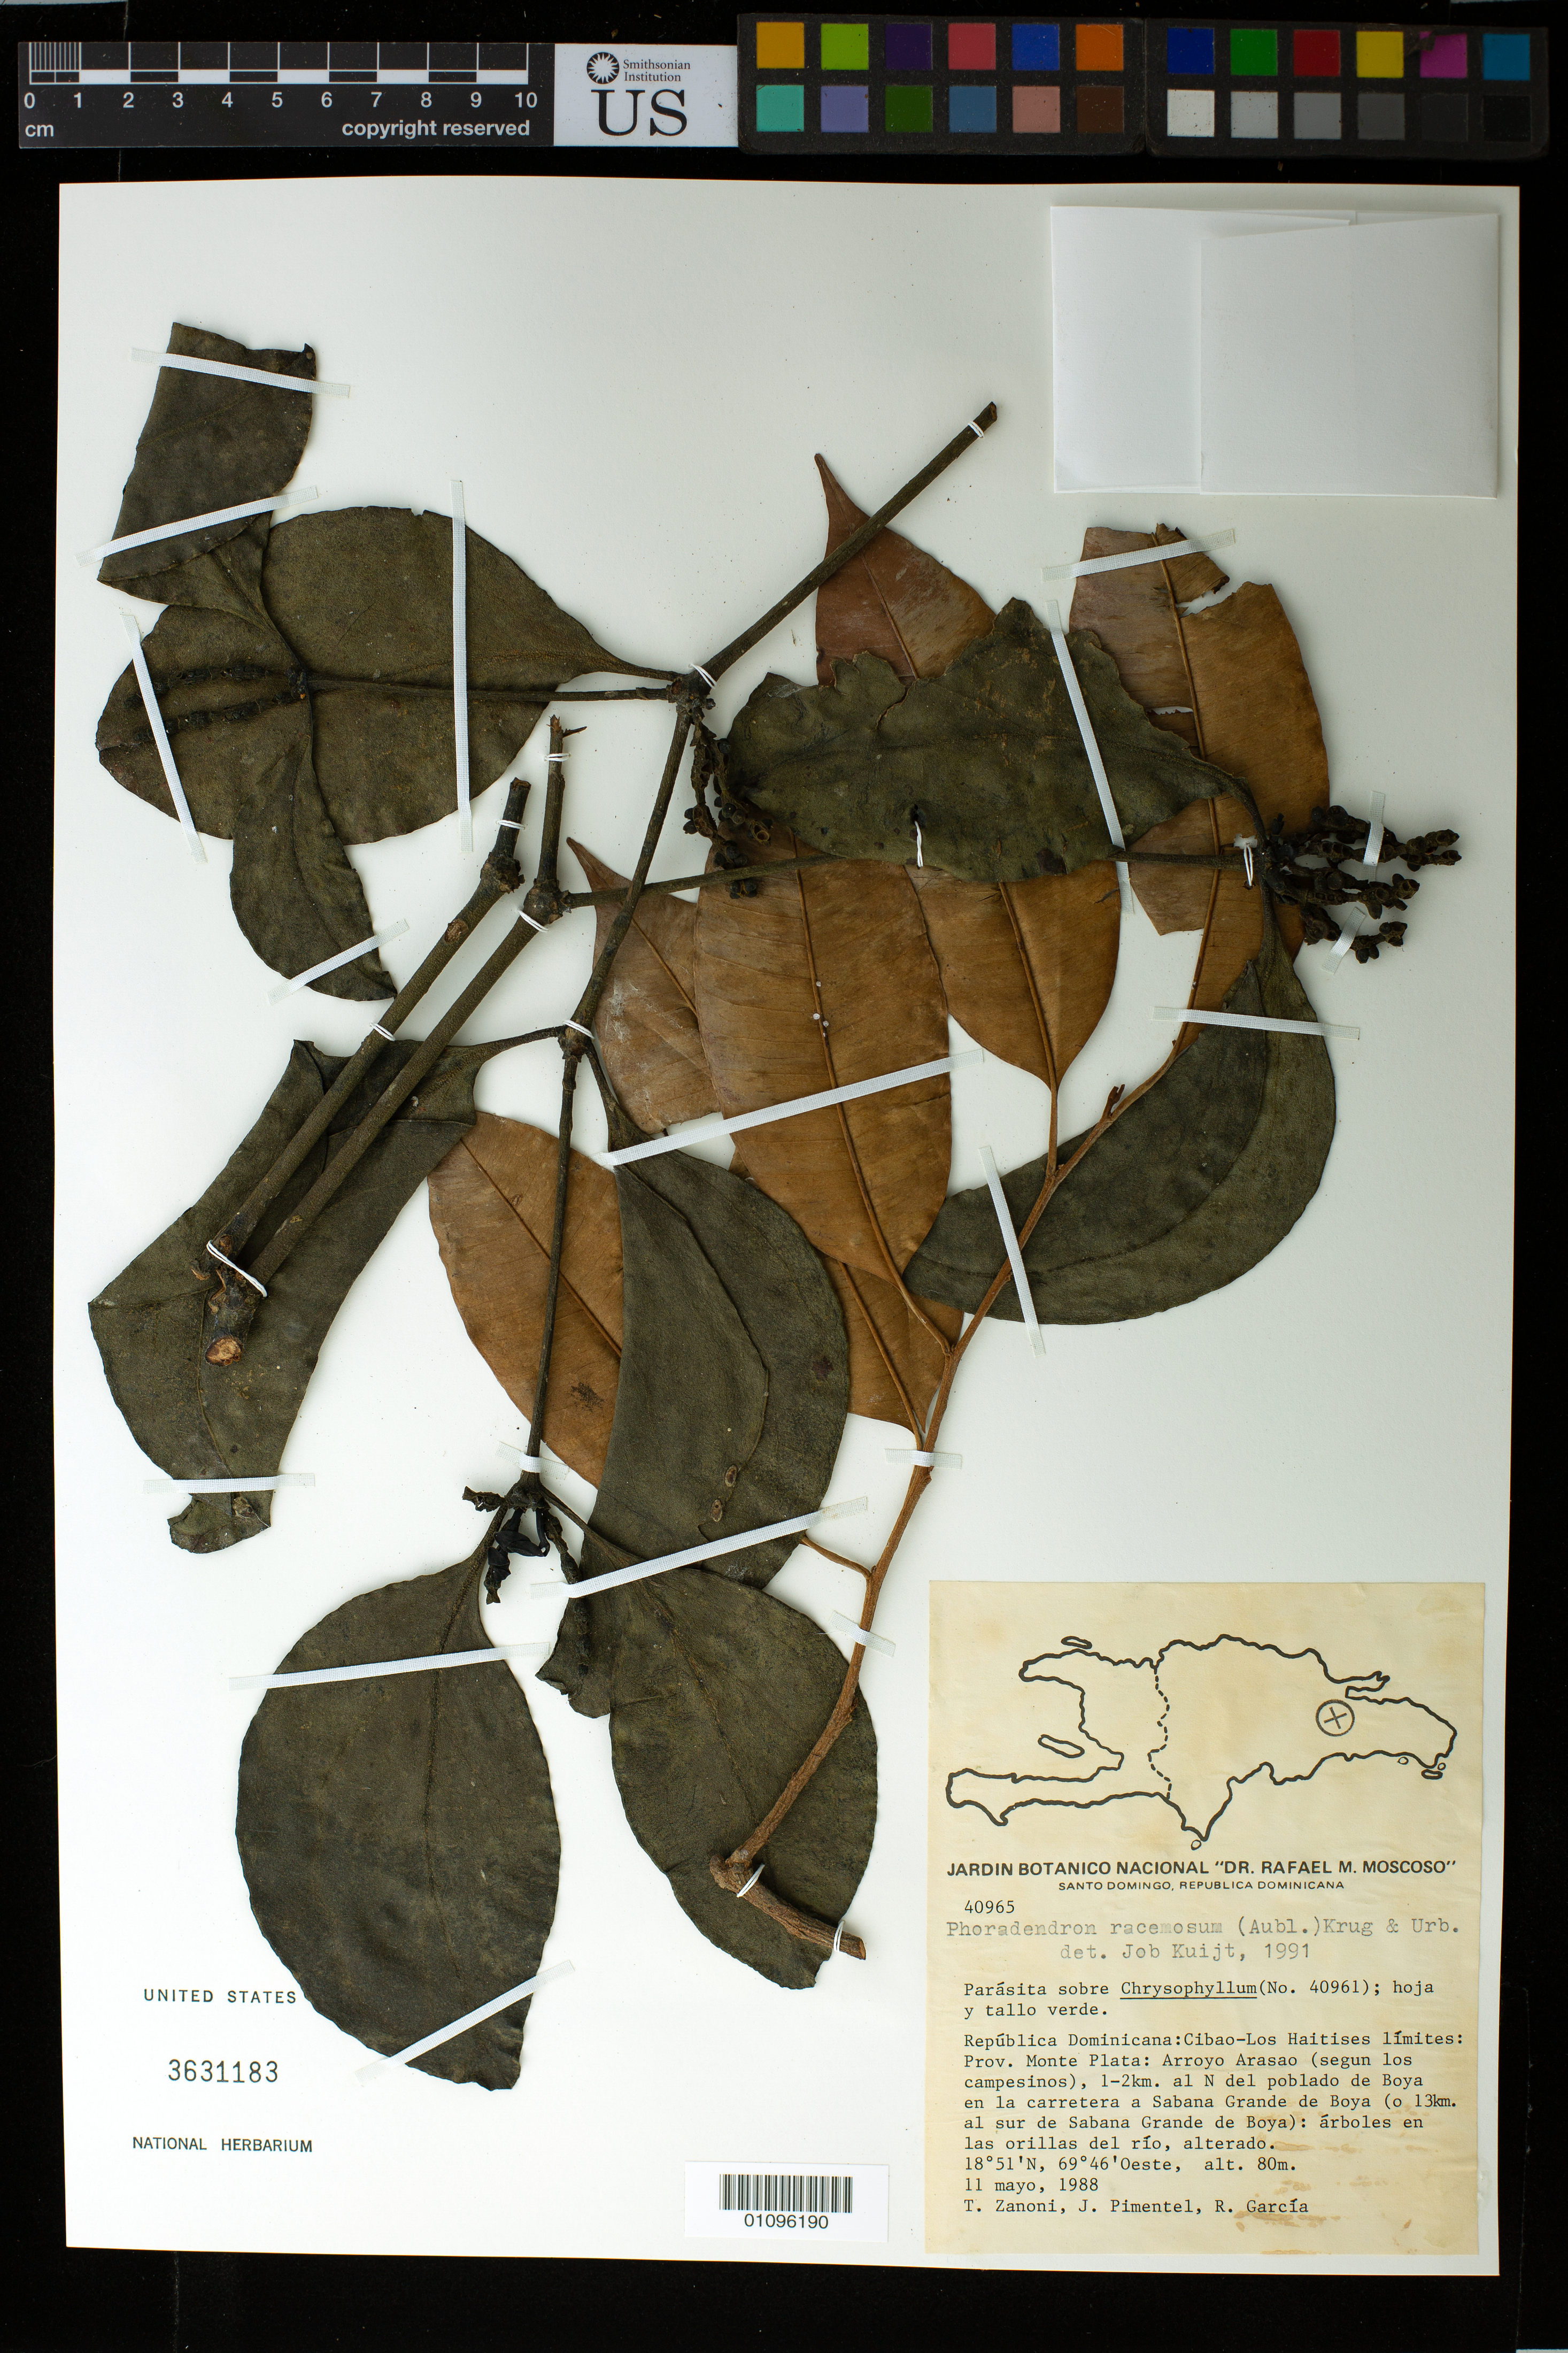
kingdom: Plantae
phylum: Tracheophyta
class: Magnoliopsida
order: Santalales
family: Viscaceae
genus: Phoradendron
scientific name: Phoradendron racemosum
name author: (Aubl.) Krug & Urb.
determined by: Kuijt, Job, (CANADA)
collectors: T. A. Zanoni, J. Pimental & R. G. García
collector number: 40965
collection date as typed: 11 May 1988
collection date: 1988-05-11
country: Dominican Republic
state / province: Monte Plata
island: Hispaniola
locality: Cibao-Los Haitises límites, Arroyo Arasao (segun los campesinos), 1-2 km al N del poblado de Boya en la carretera a Sabana Grande de Boya (o 13 km al sur de Sabana Grande de Boya)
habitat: Arboles en las orillas del río, alterado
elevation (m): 80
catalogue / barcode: US 3631183